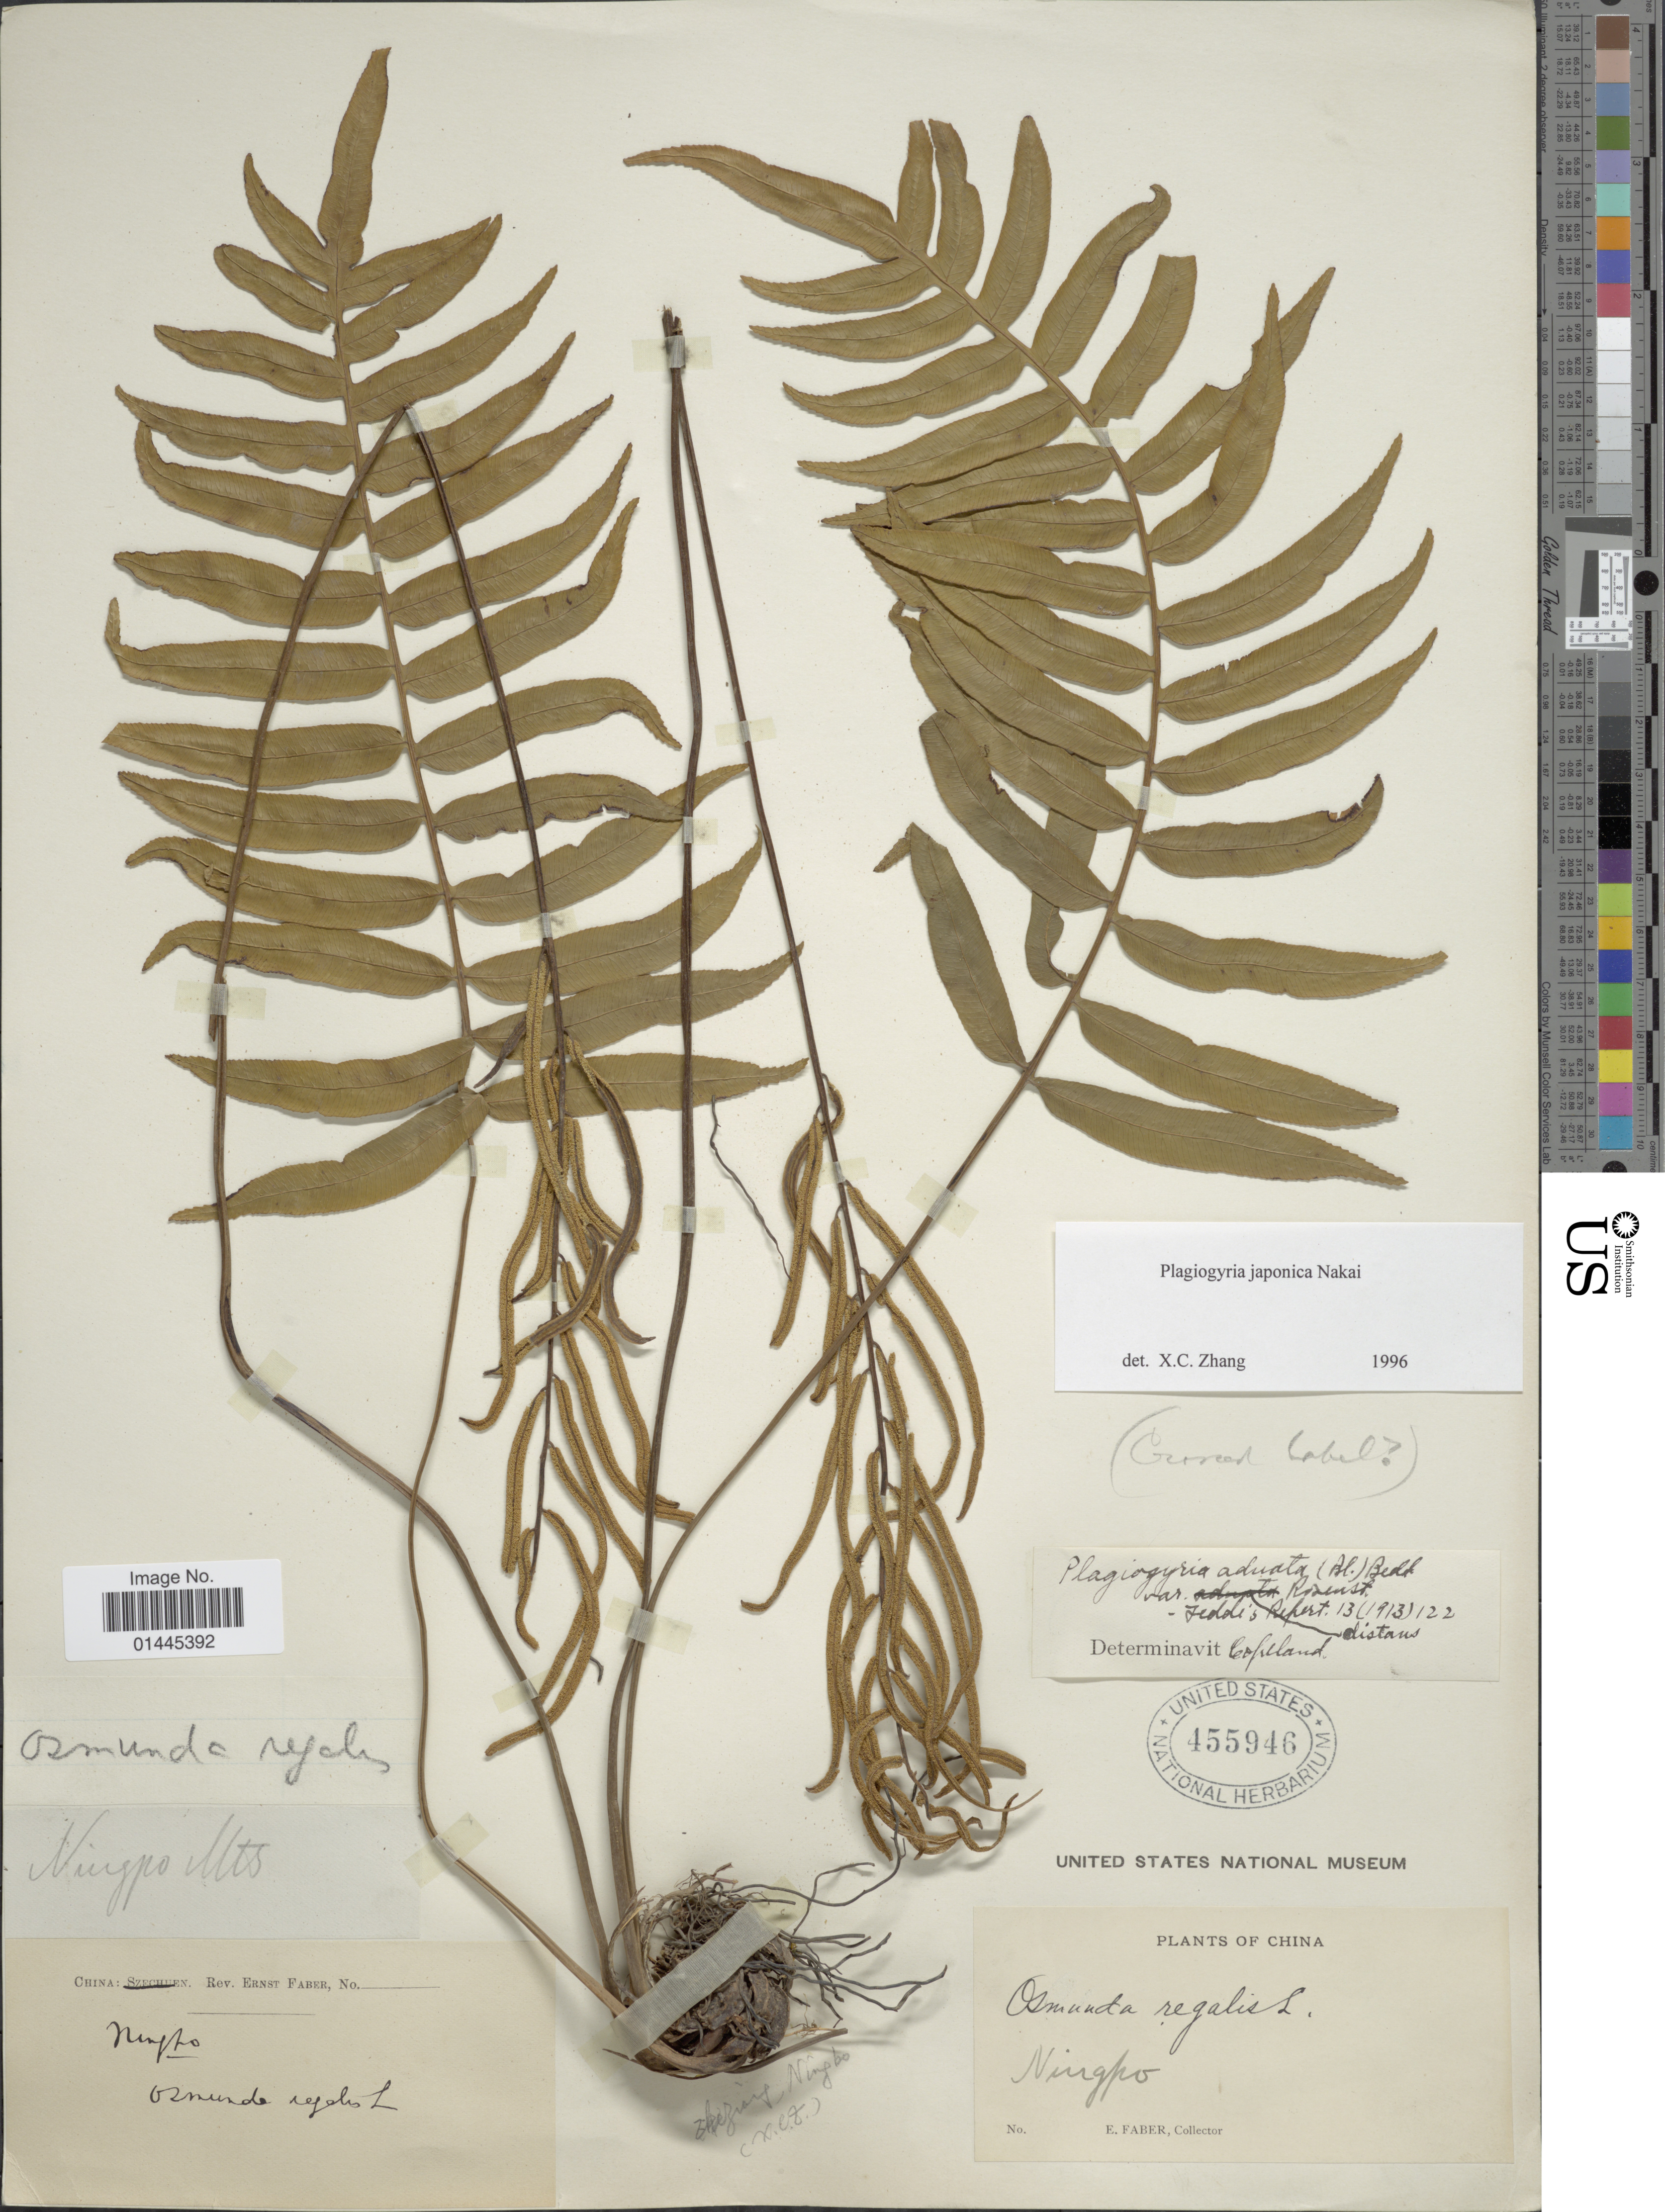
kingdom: Plantae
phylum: Tracheophyta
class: Polypodiopsida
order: Cyatheales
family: Plagiogyriaceae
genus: Plagiogyria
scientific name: Plagiogyria japonica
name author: Nakai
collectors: E. Faber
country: China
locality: Ninghpo Mts.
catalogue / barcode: US 455946